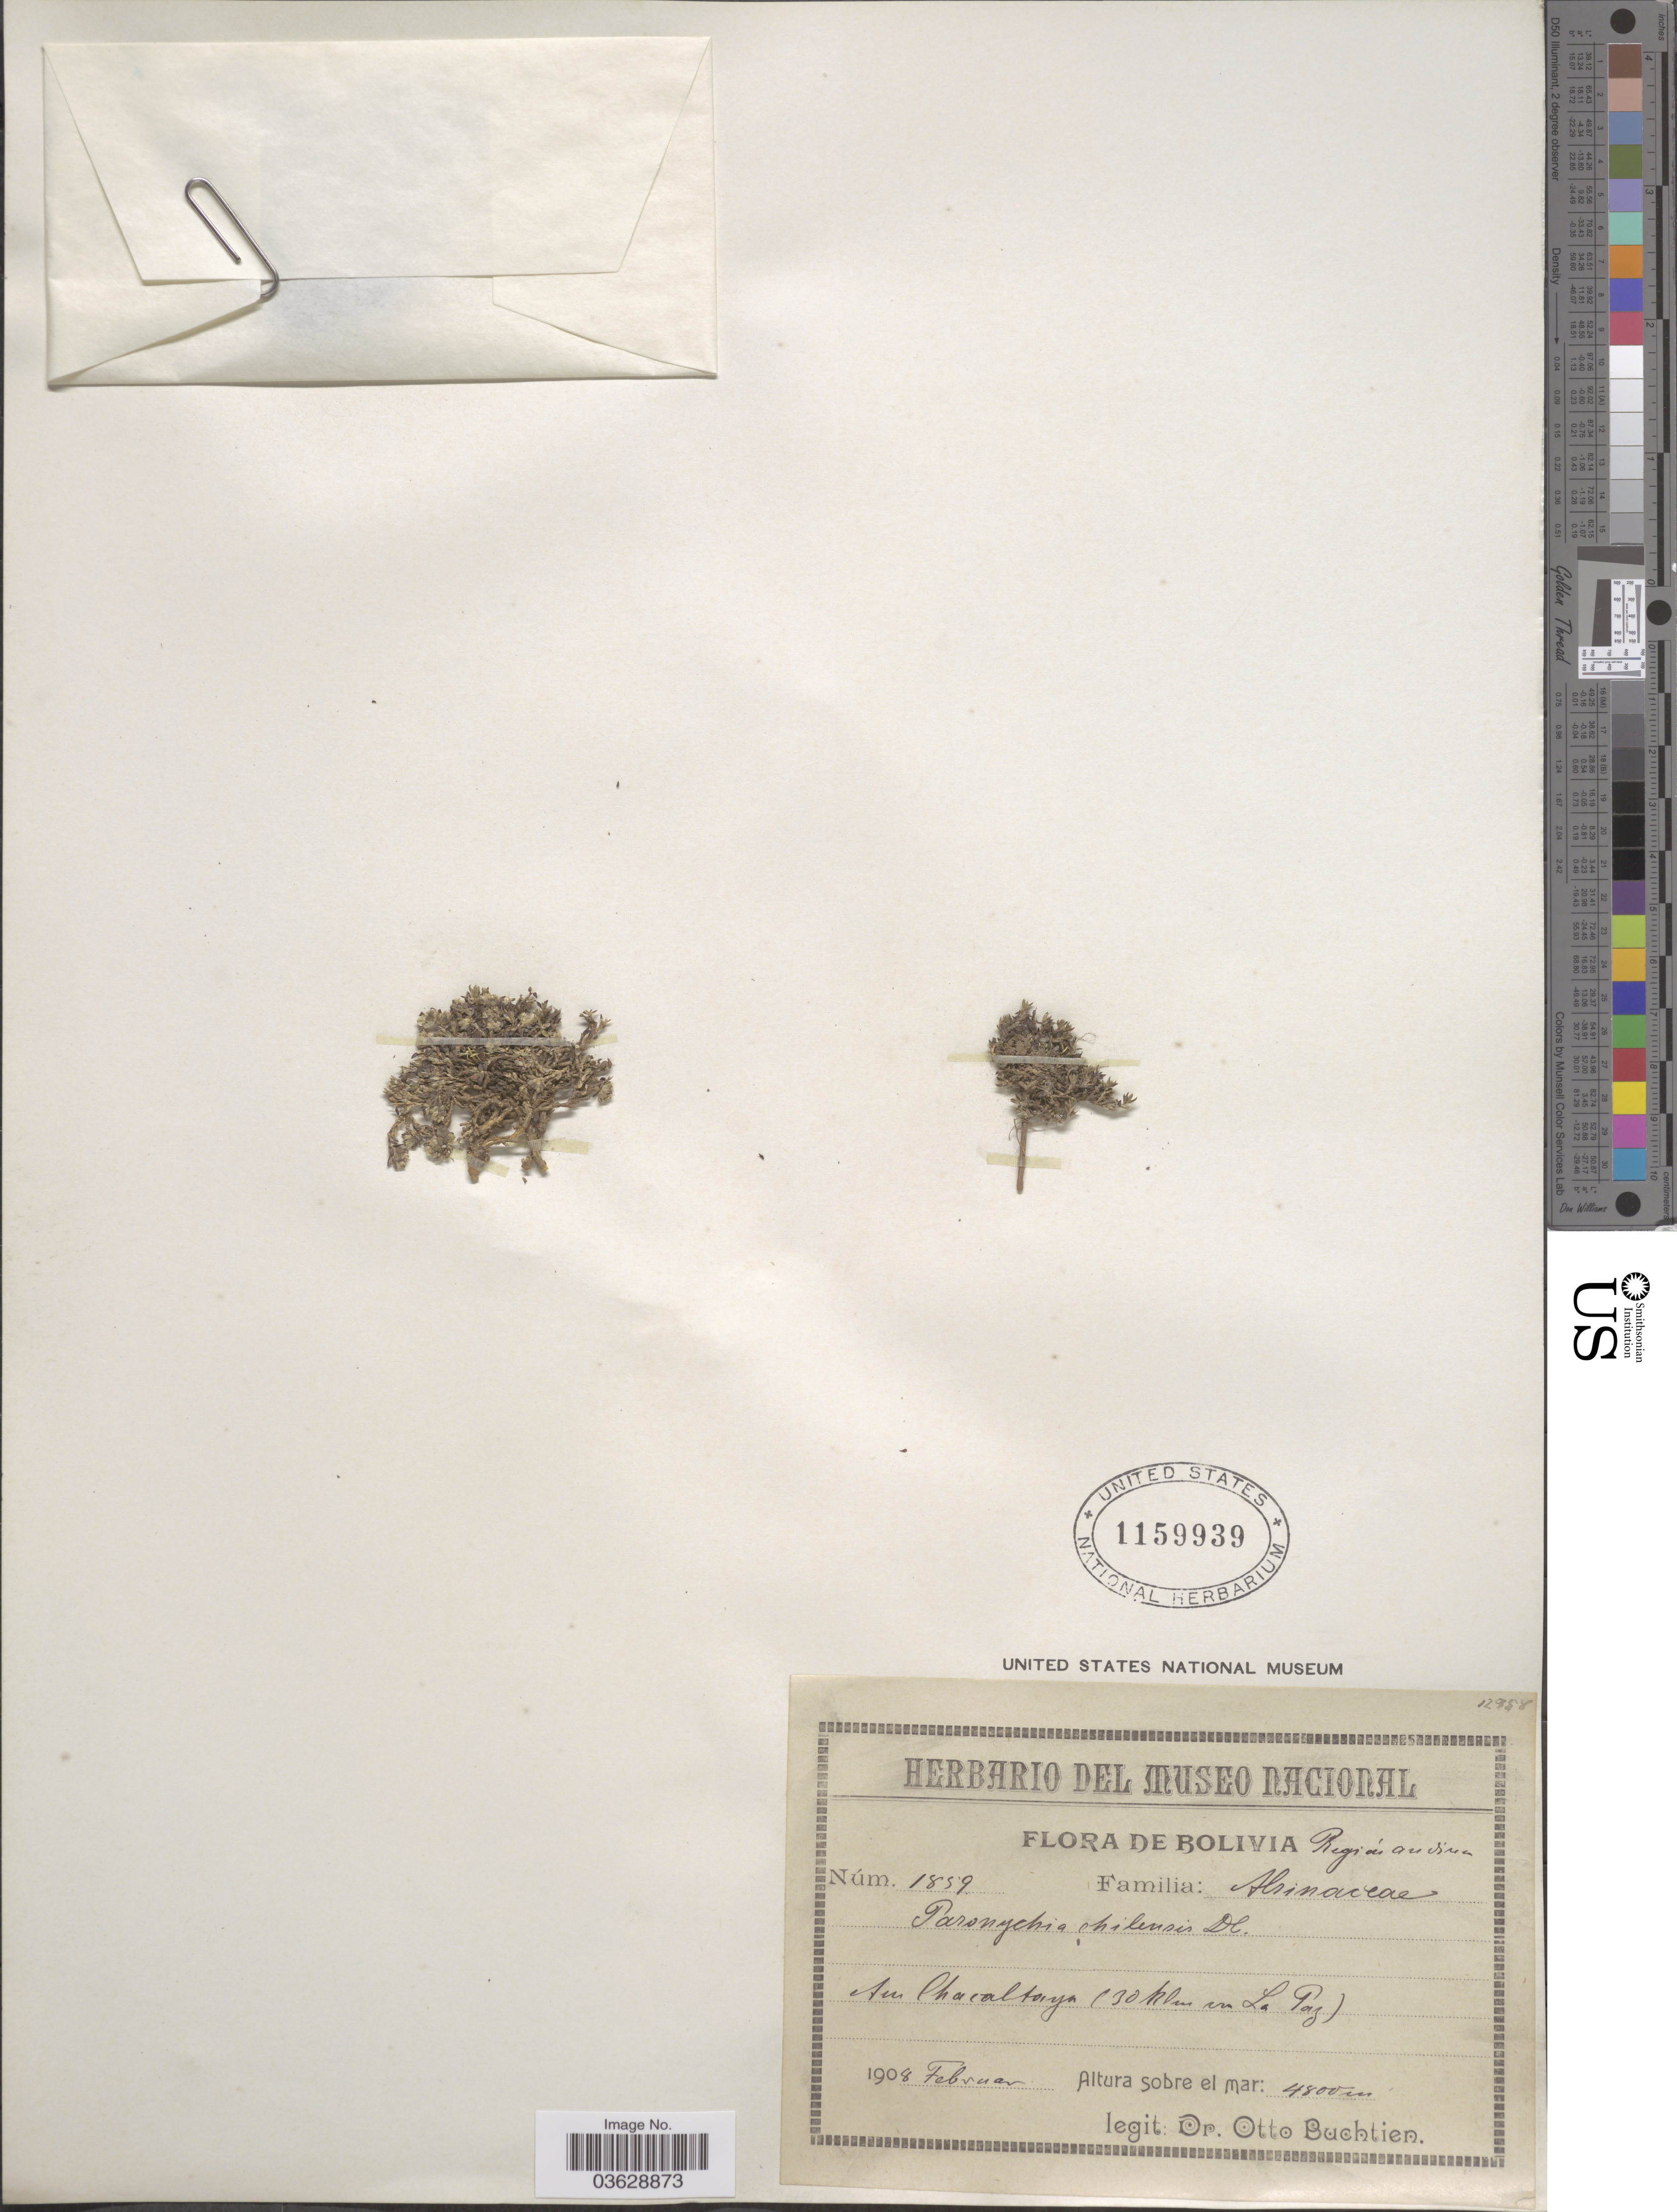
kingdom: Plantae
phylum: Tracheophyta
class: Magnoliopsida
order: Caryophyllales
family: Caryophyllaceae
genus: Paronychia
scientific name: Paronychia sp.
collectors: O. Buchtien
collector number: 1859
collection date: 1908-02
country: Bolivia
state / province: La Paz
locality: Am Chacaltaya (30 klm en La Paz).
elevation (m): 4800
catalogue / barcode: US 1159939